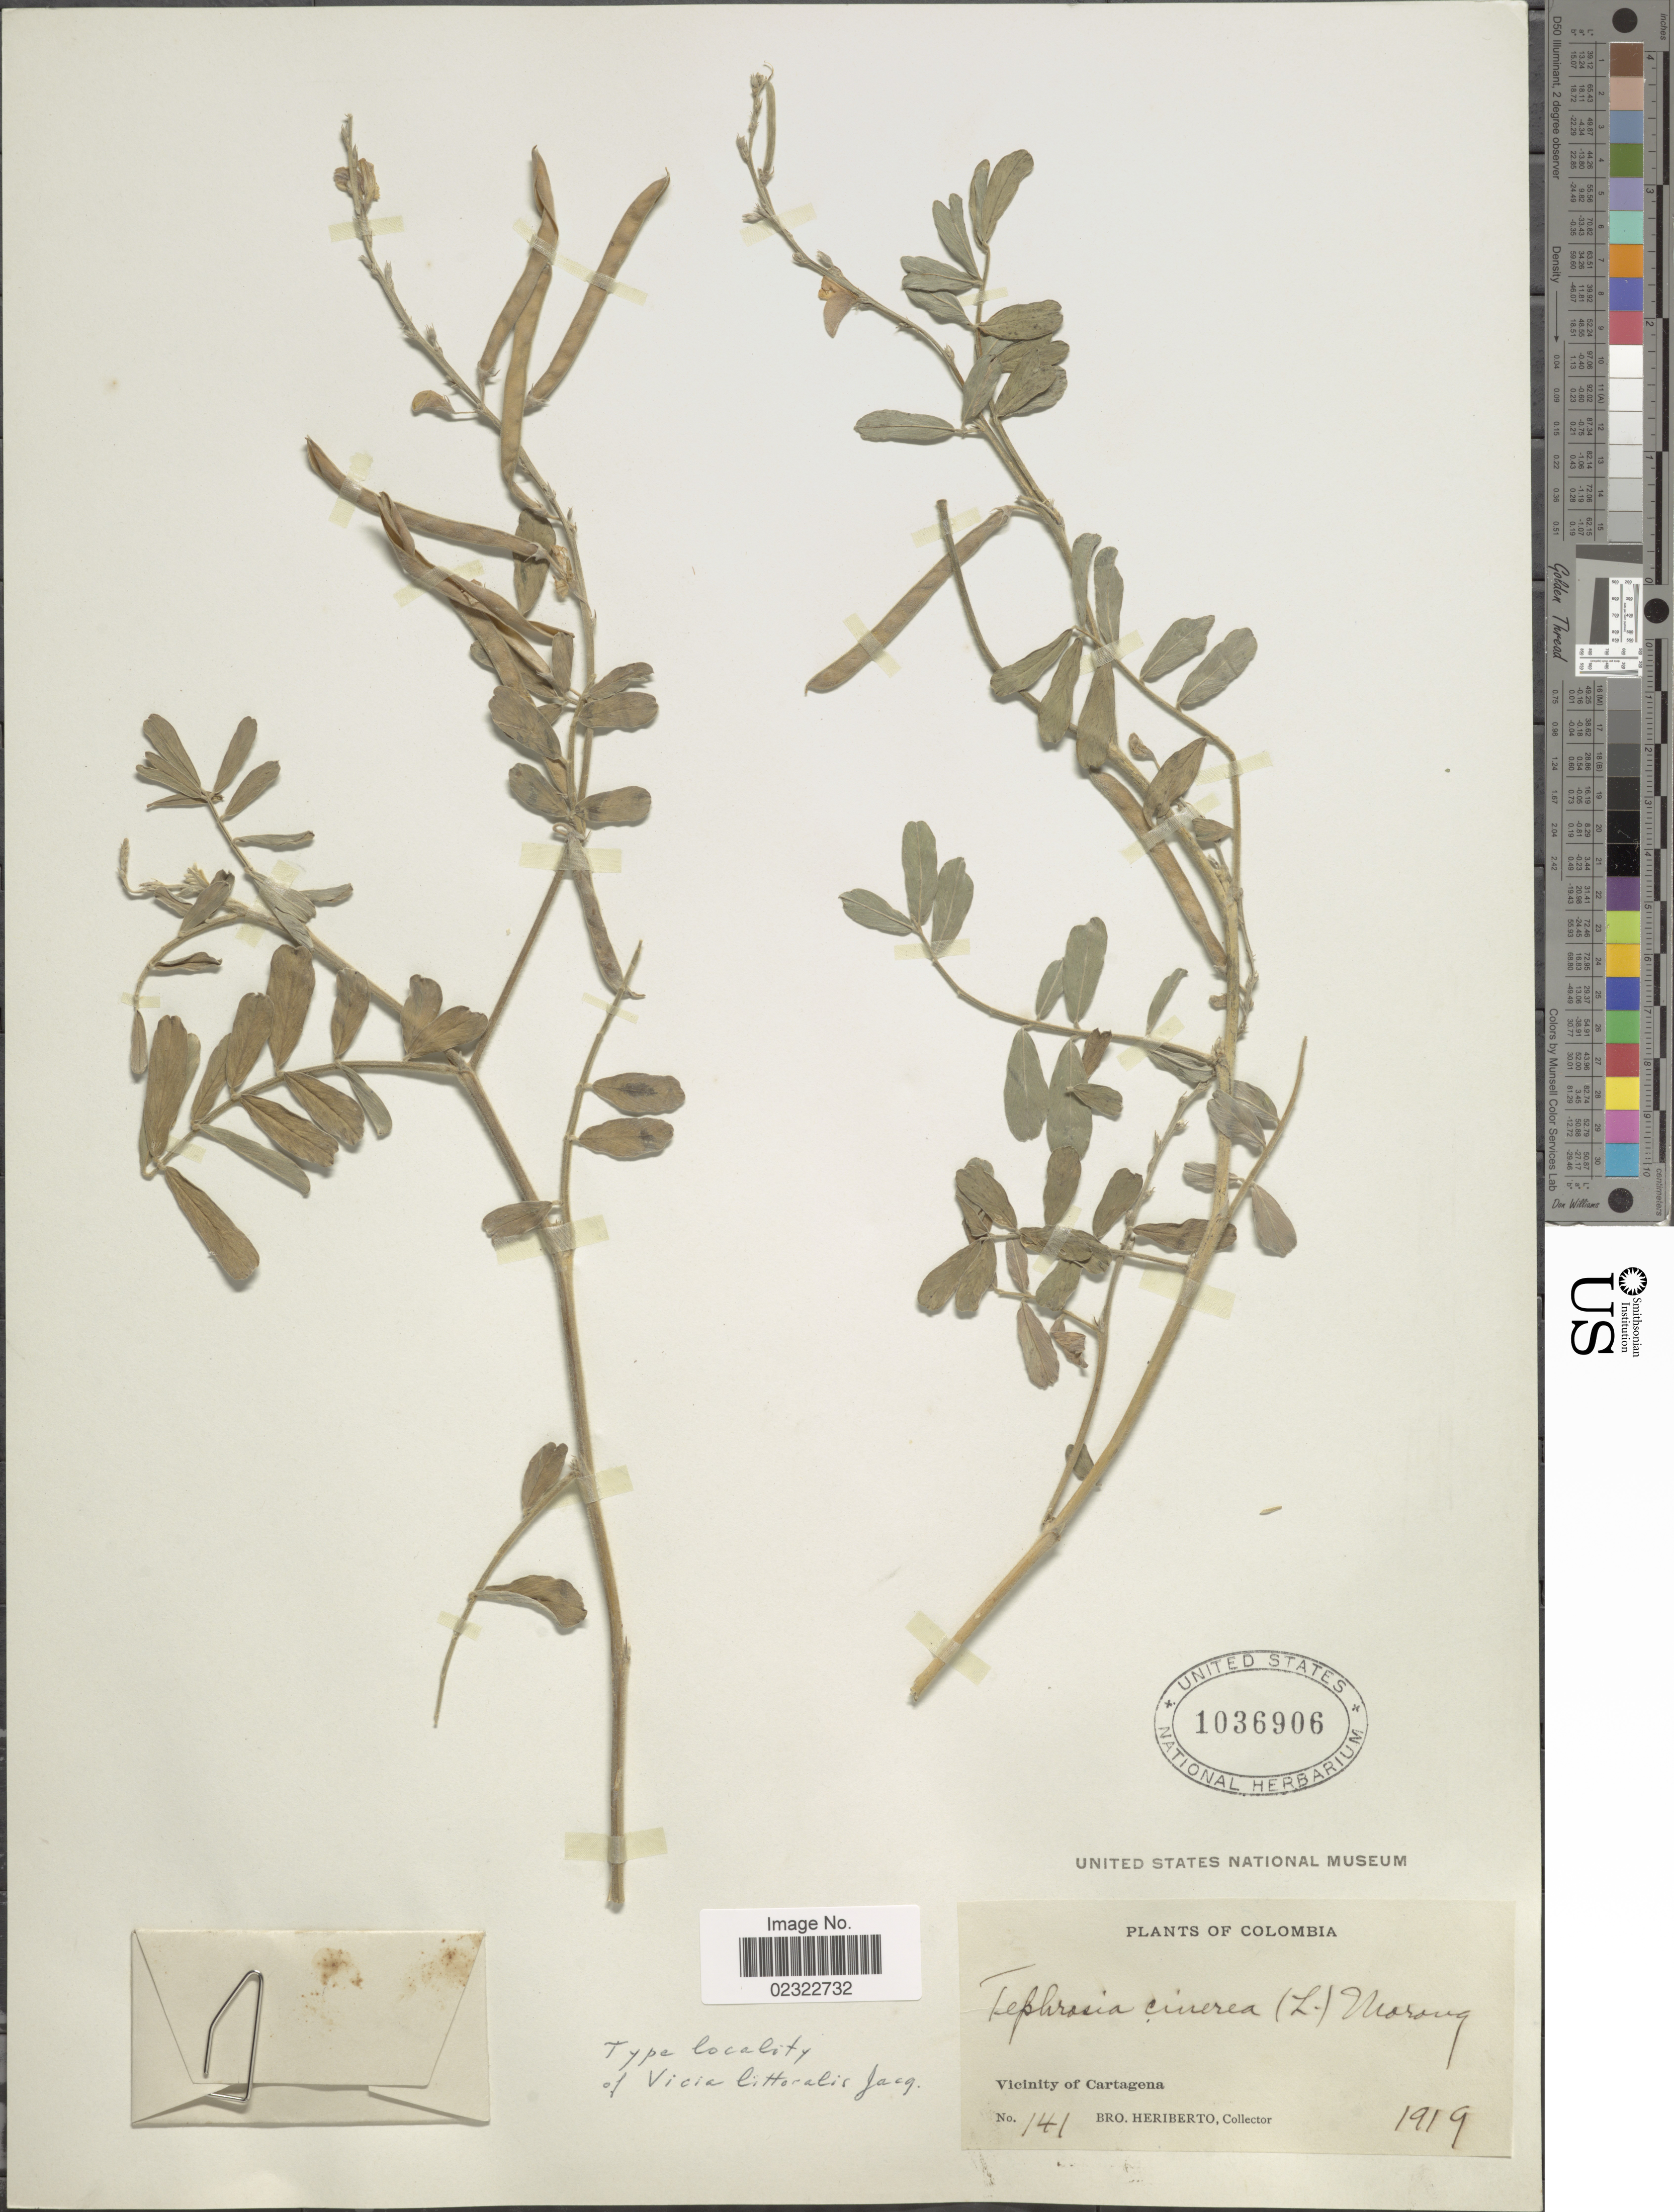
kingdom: Plantae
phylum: Tracheophyta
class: Magnoliopsida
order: Fabales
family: Fabaceae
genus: Tephrosia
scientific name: Tephrosia cinerea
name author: (L.) Pers.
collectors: B. Heriberto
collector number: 141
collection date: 1919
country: Colombia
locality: Vicinity of Cartagena.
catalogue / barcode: US 1036906